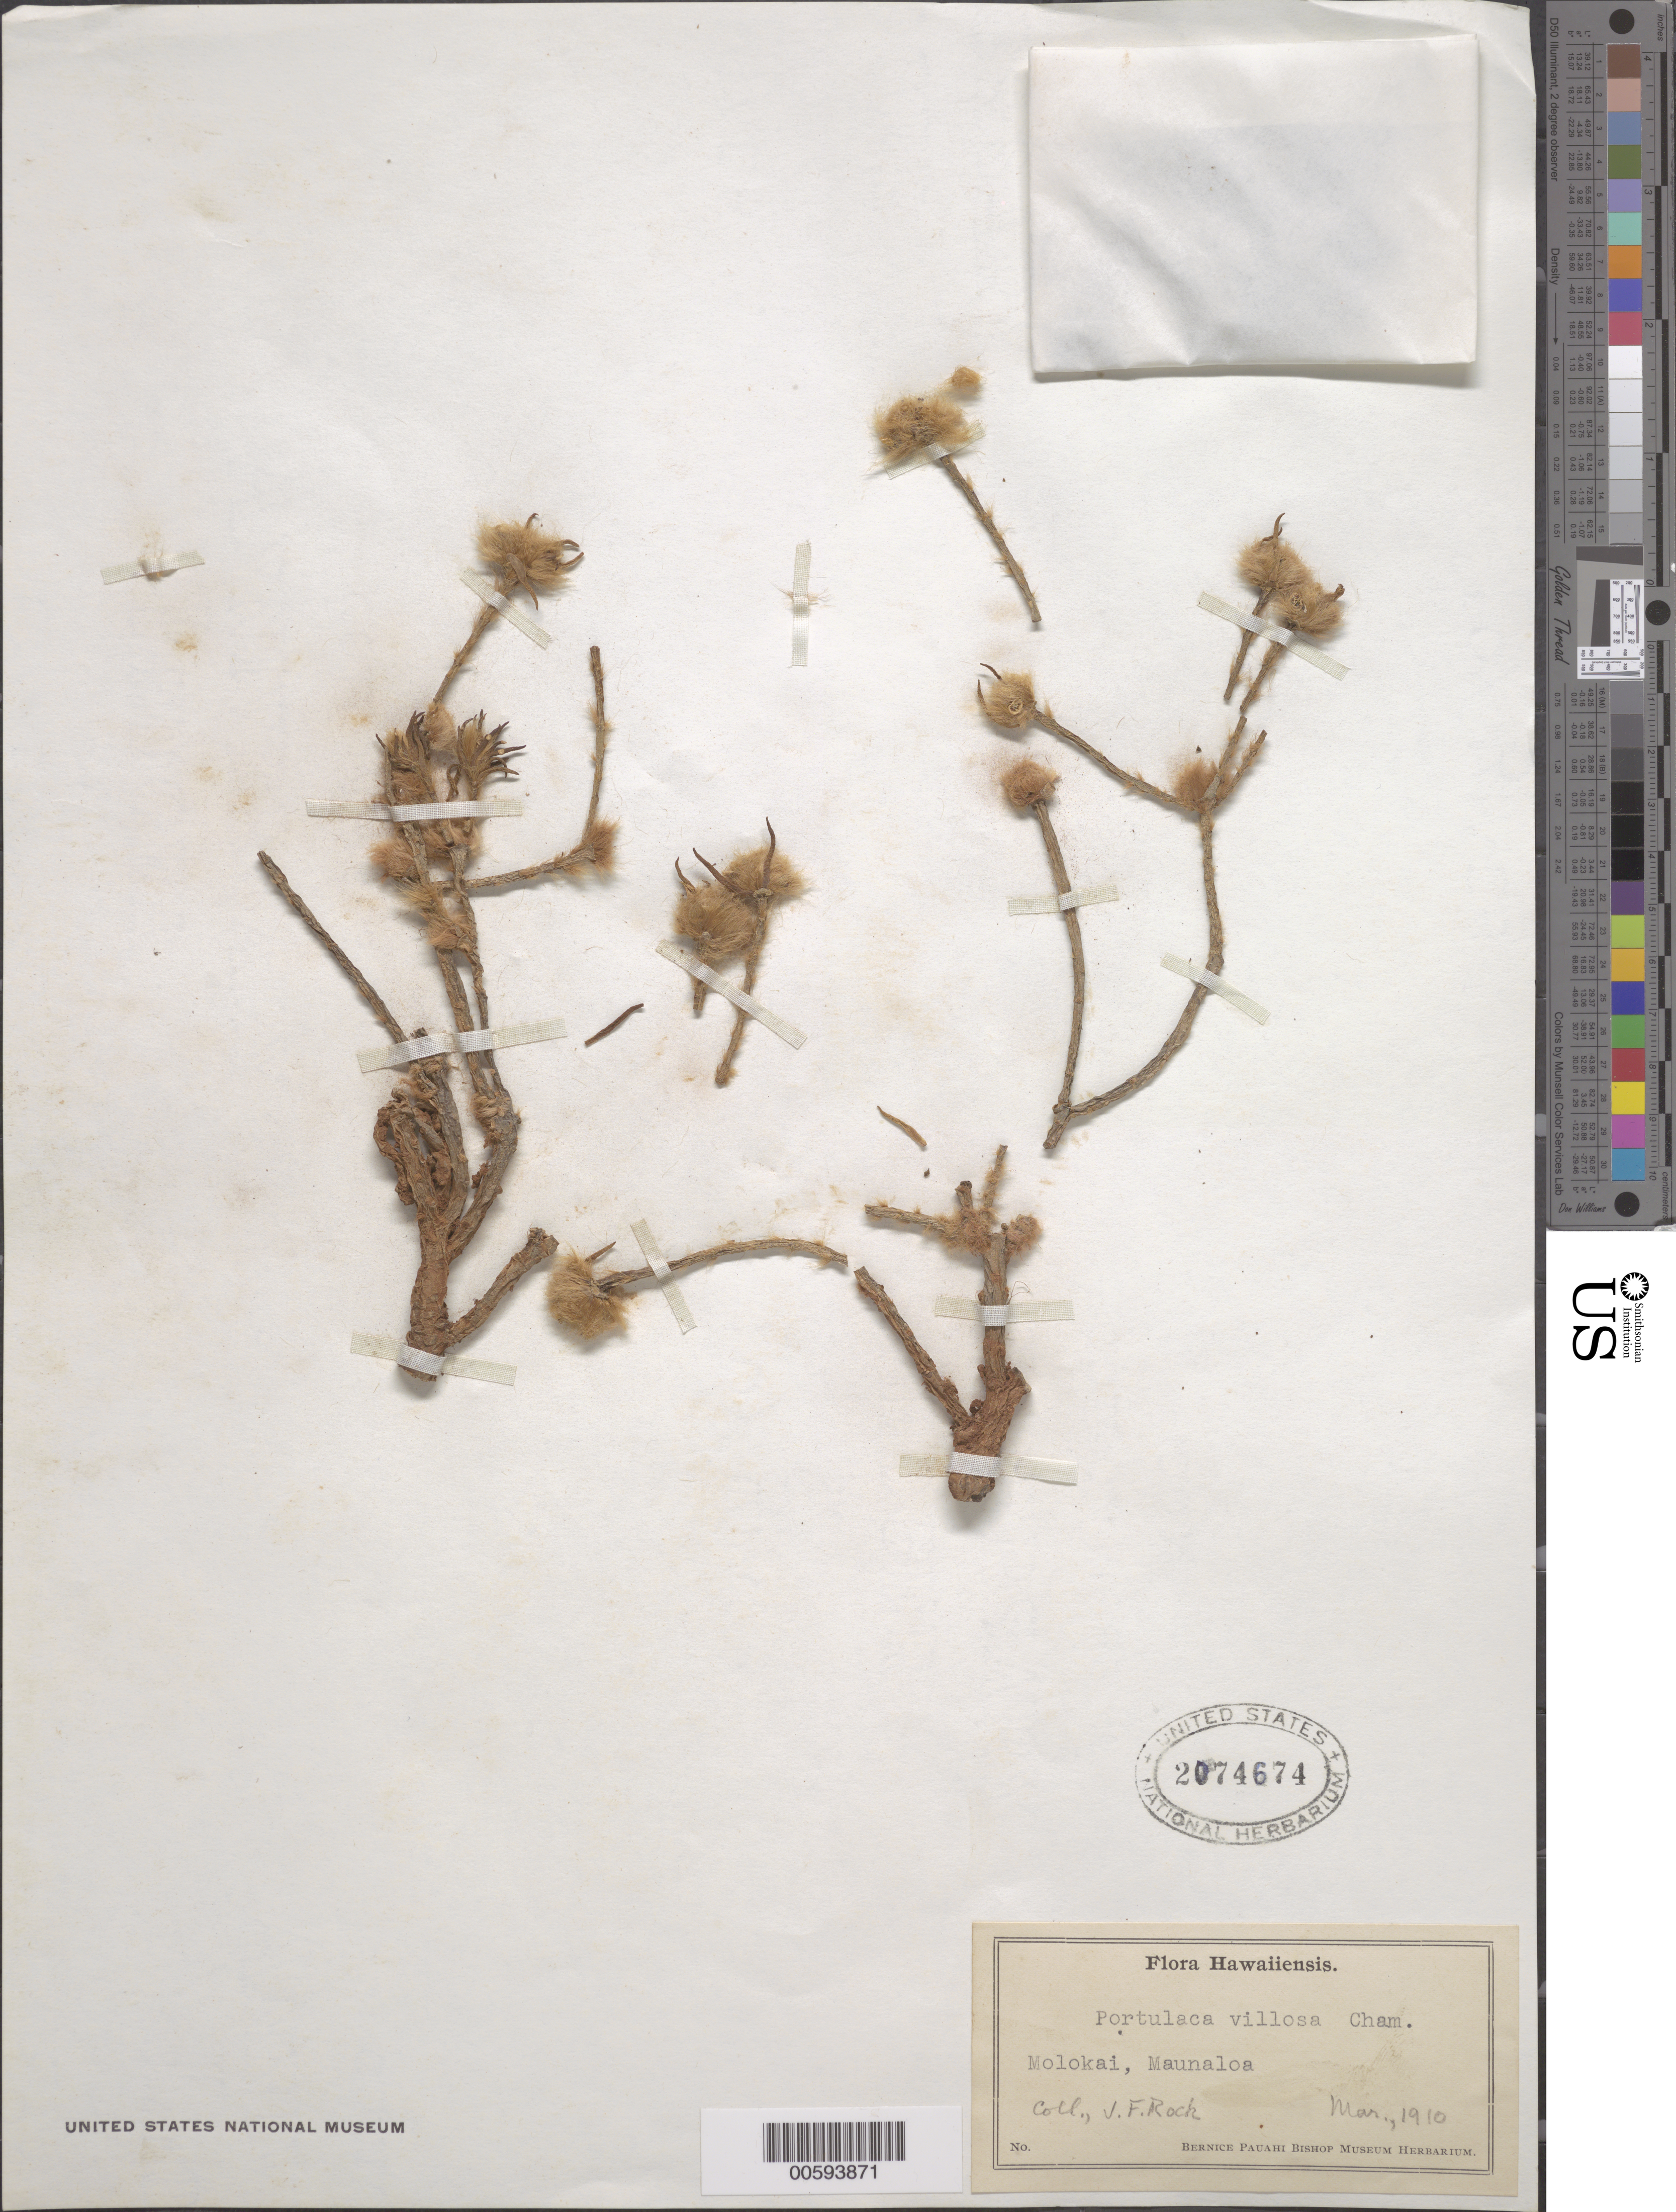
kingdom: Plantae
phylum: Tracheophyta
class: Magnoliopsida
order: Caryophyllales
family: Portulacaceae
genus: Portulaca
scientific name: Portulaca villosa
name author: Cham.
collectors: J. F. Rock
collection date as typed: Mar 1910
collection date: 1910-03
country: United States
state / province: Hawaii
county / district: Maui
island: Moloka'i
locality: Maunaloa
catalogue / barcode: US 2074674